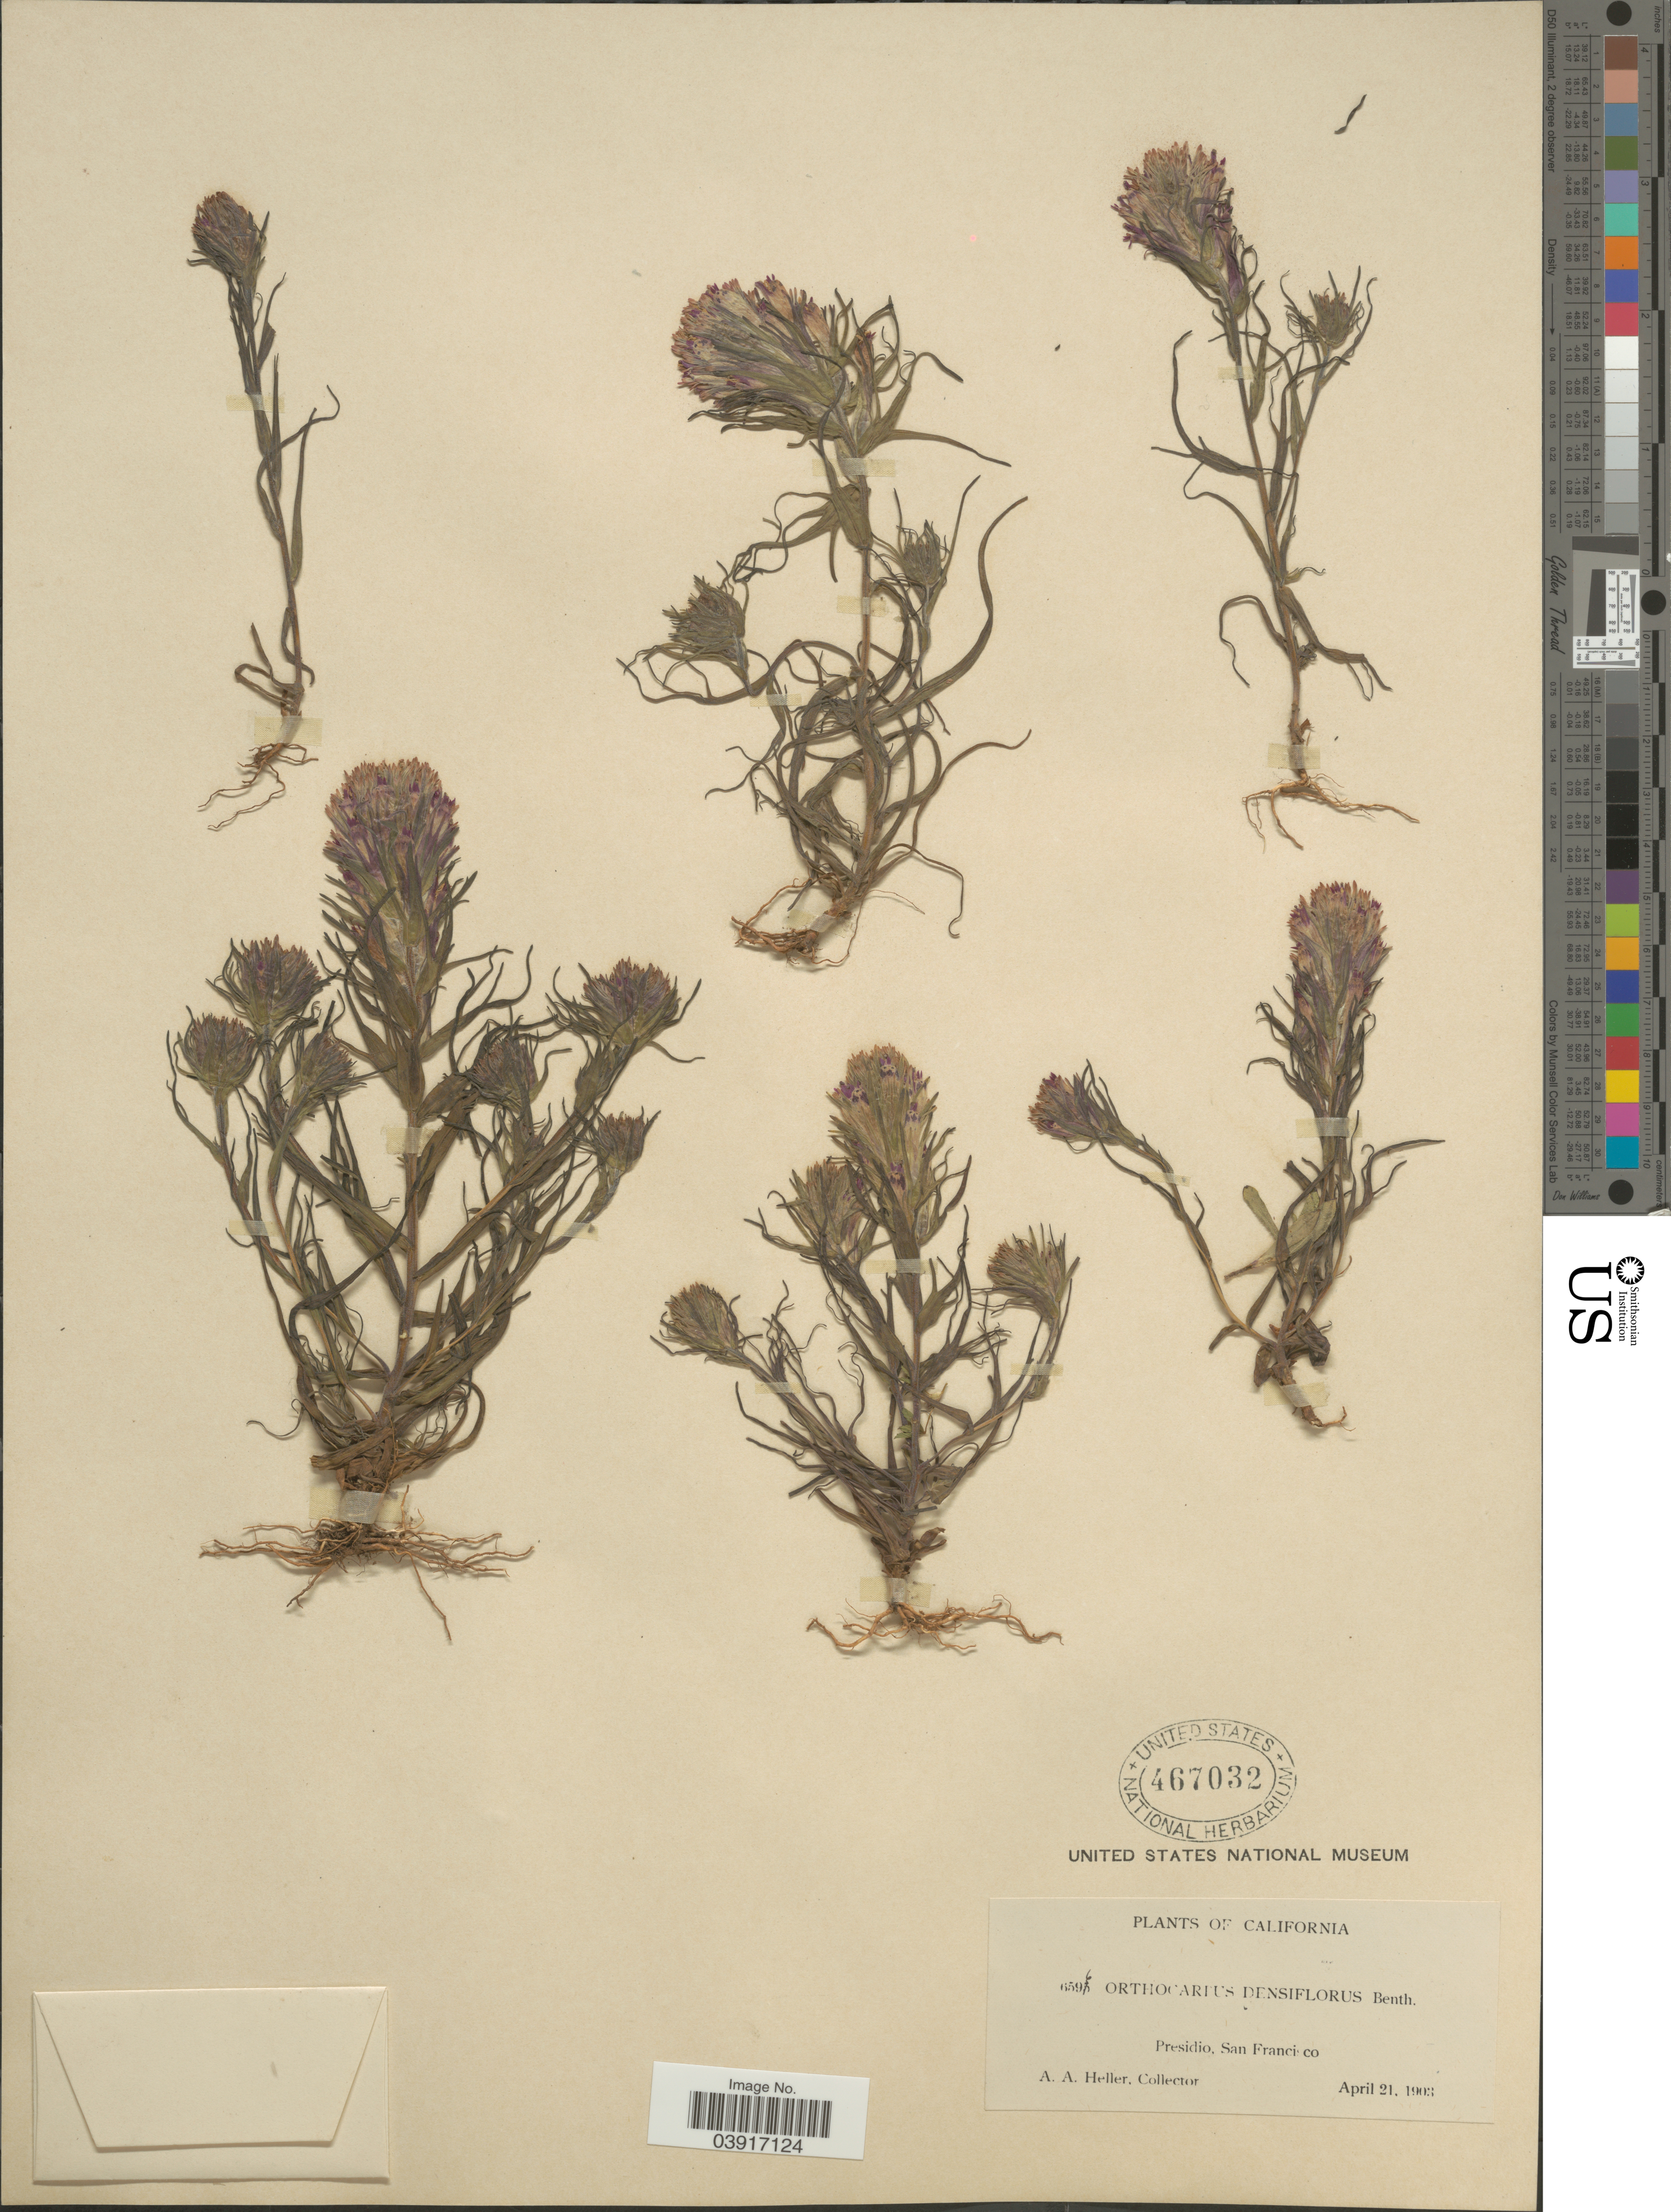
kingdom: Plantae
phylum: Tracheophyta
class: Magnoliopsida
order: Lamiales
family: Orobanchaceae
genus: Orthocarpus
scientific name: Orthocarpus densiflorus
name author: Benth.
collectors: A. A. Heller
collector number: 6596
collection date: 1903-04-21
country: United States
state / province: California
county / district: San Francisco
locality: Presidio, San Francisco.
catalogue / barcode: US 467032